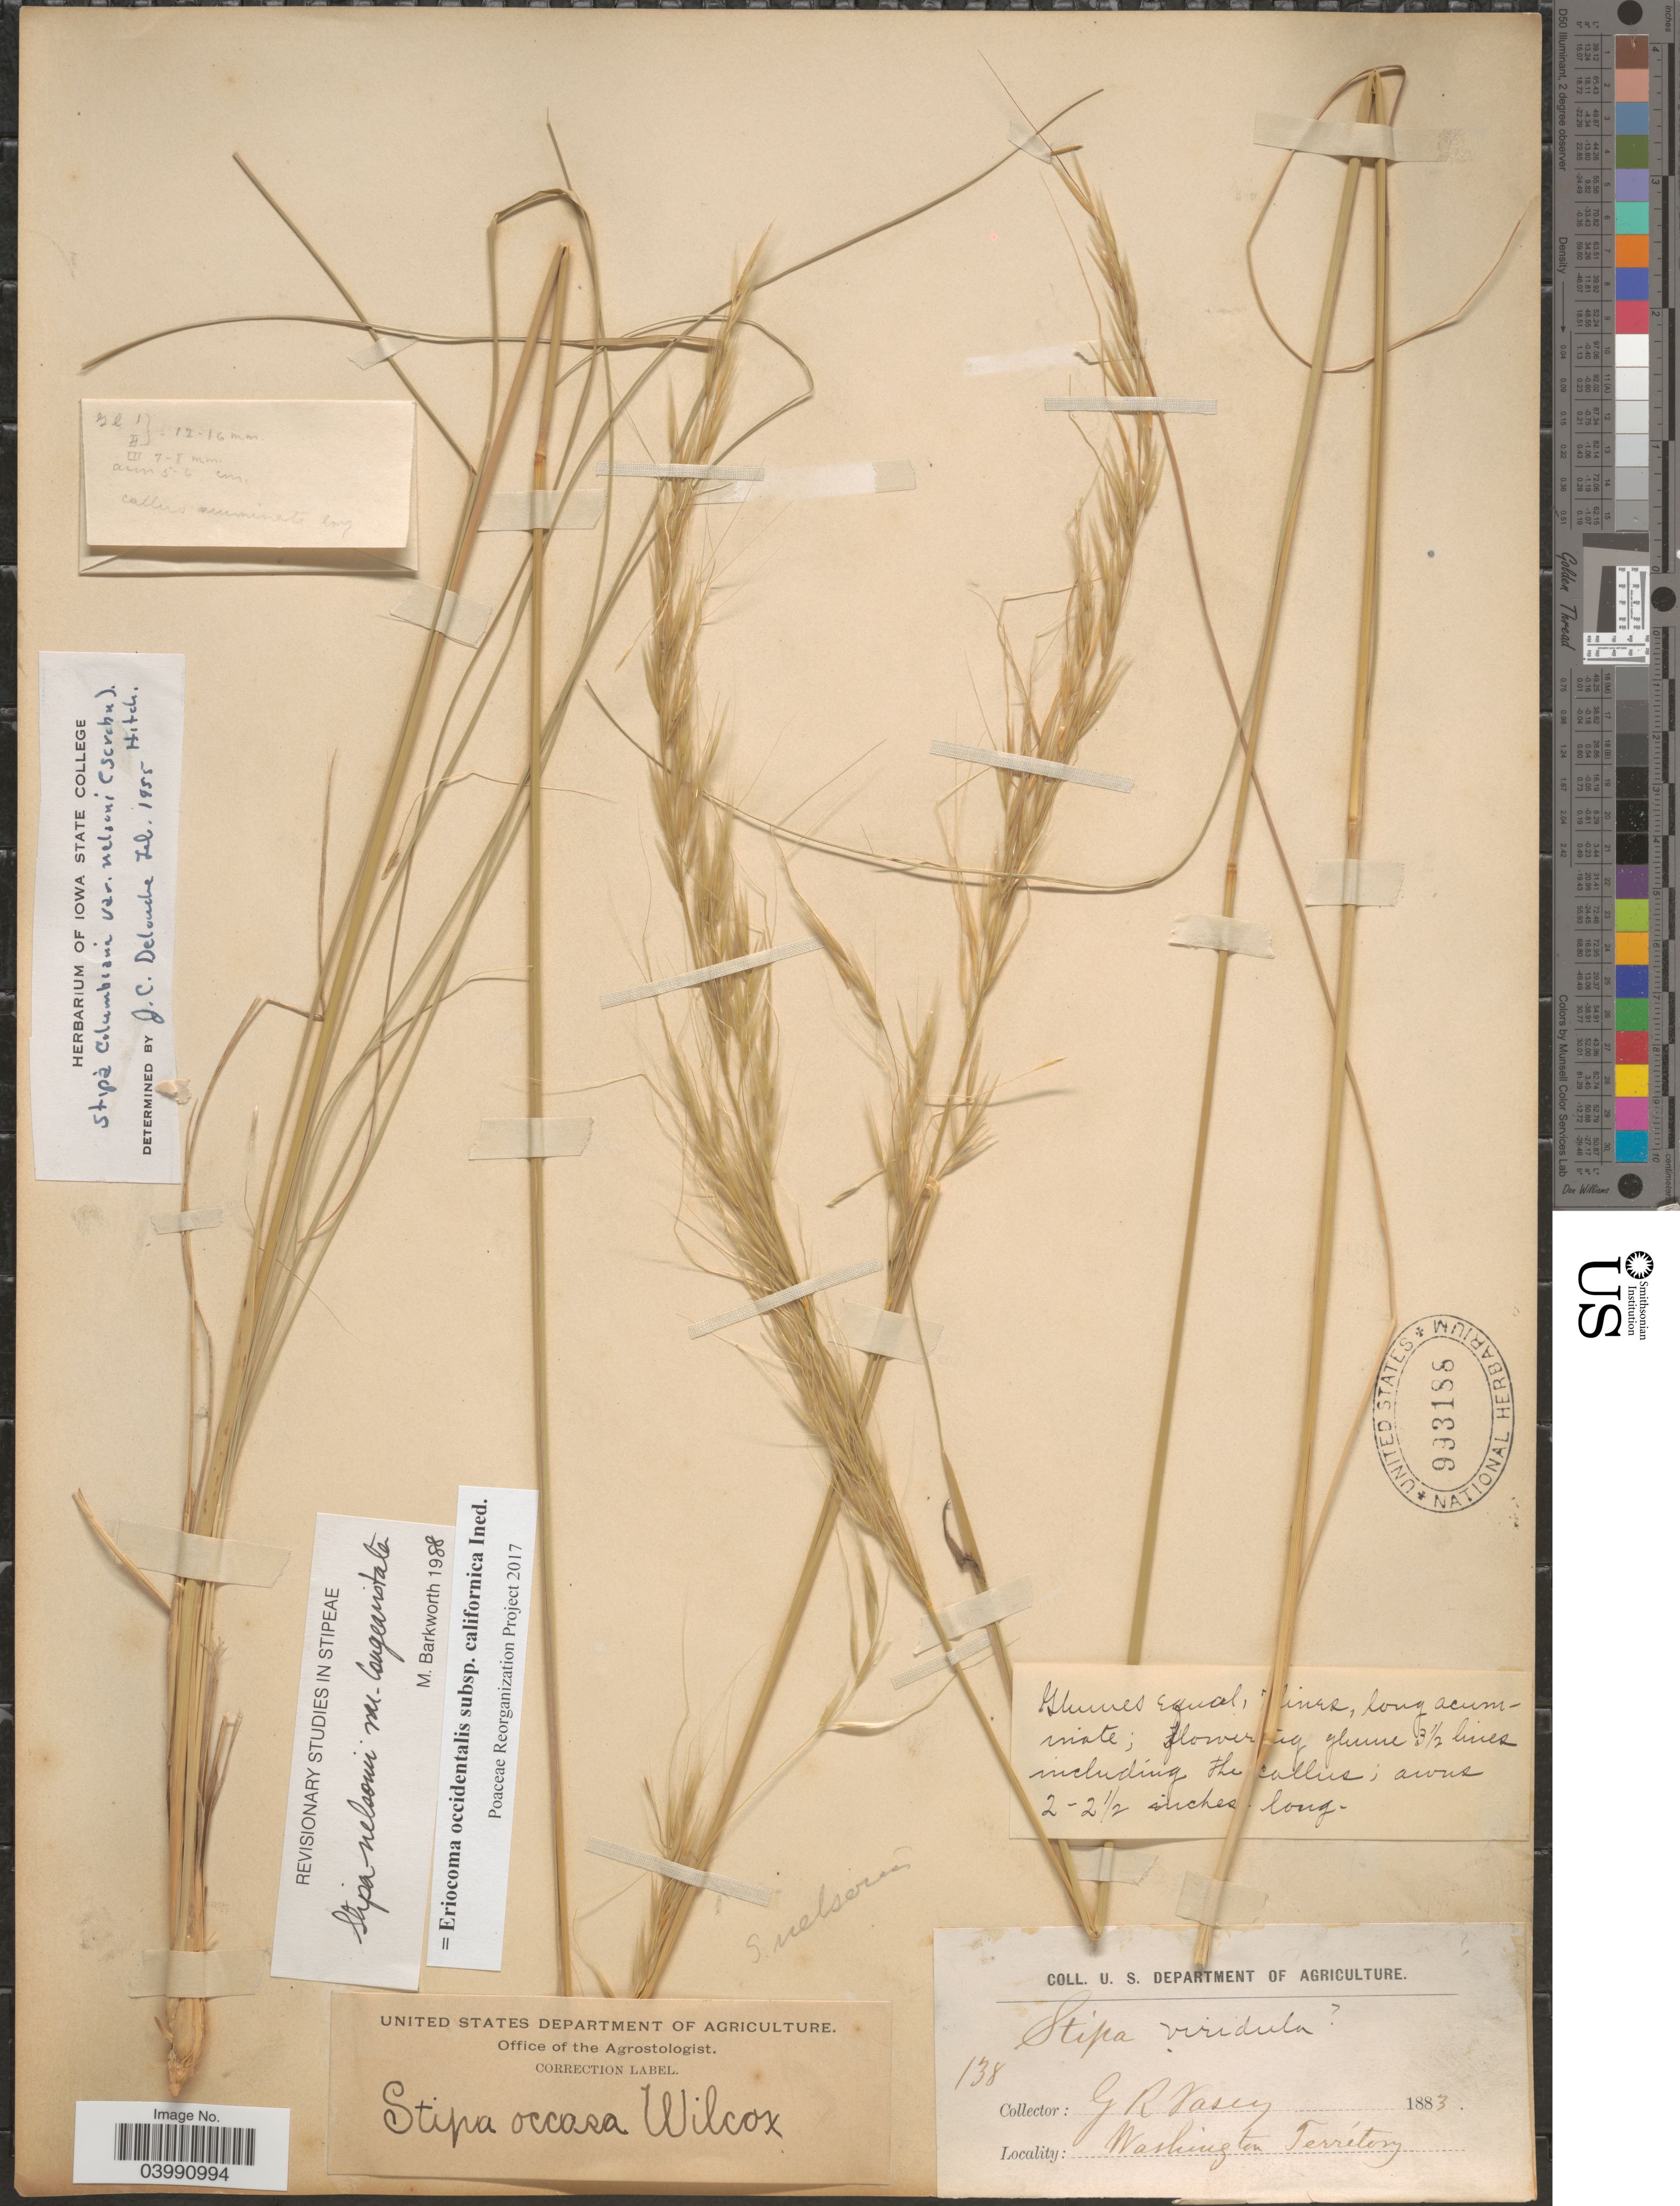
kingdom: Plantae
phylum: Tracheophyta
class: Liliopsida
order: Poales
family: Poaceae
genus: Eriocoma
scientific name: Eriocoma occidentalis subsp. californica ined.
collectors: G. R. Vasey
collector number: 138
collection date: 1883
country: United States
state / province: Washington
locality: Washington Territory.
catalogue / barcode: US 993188